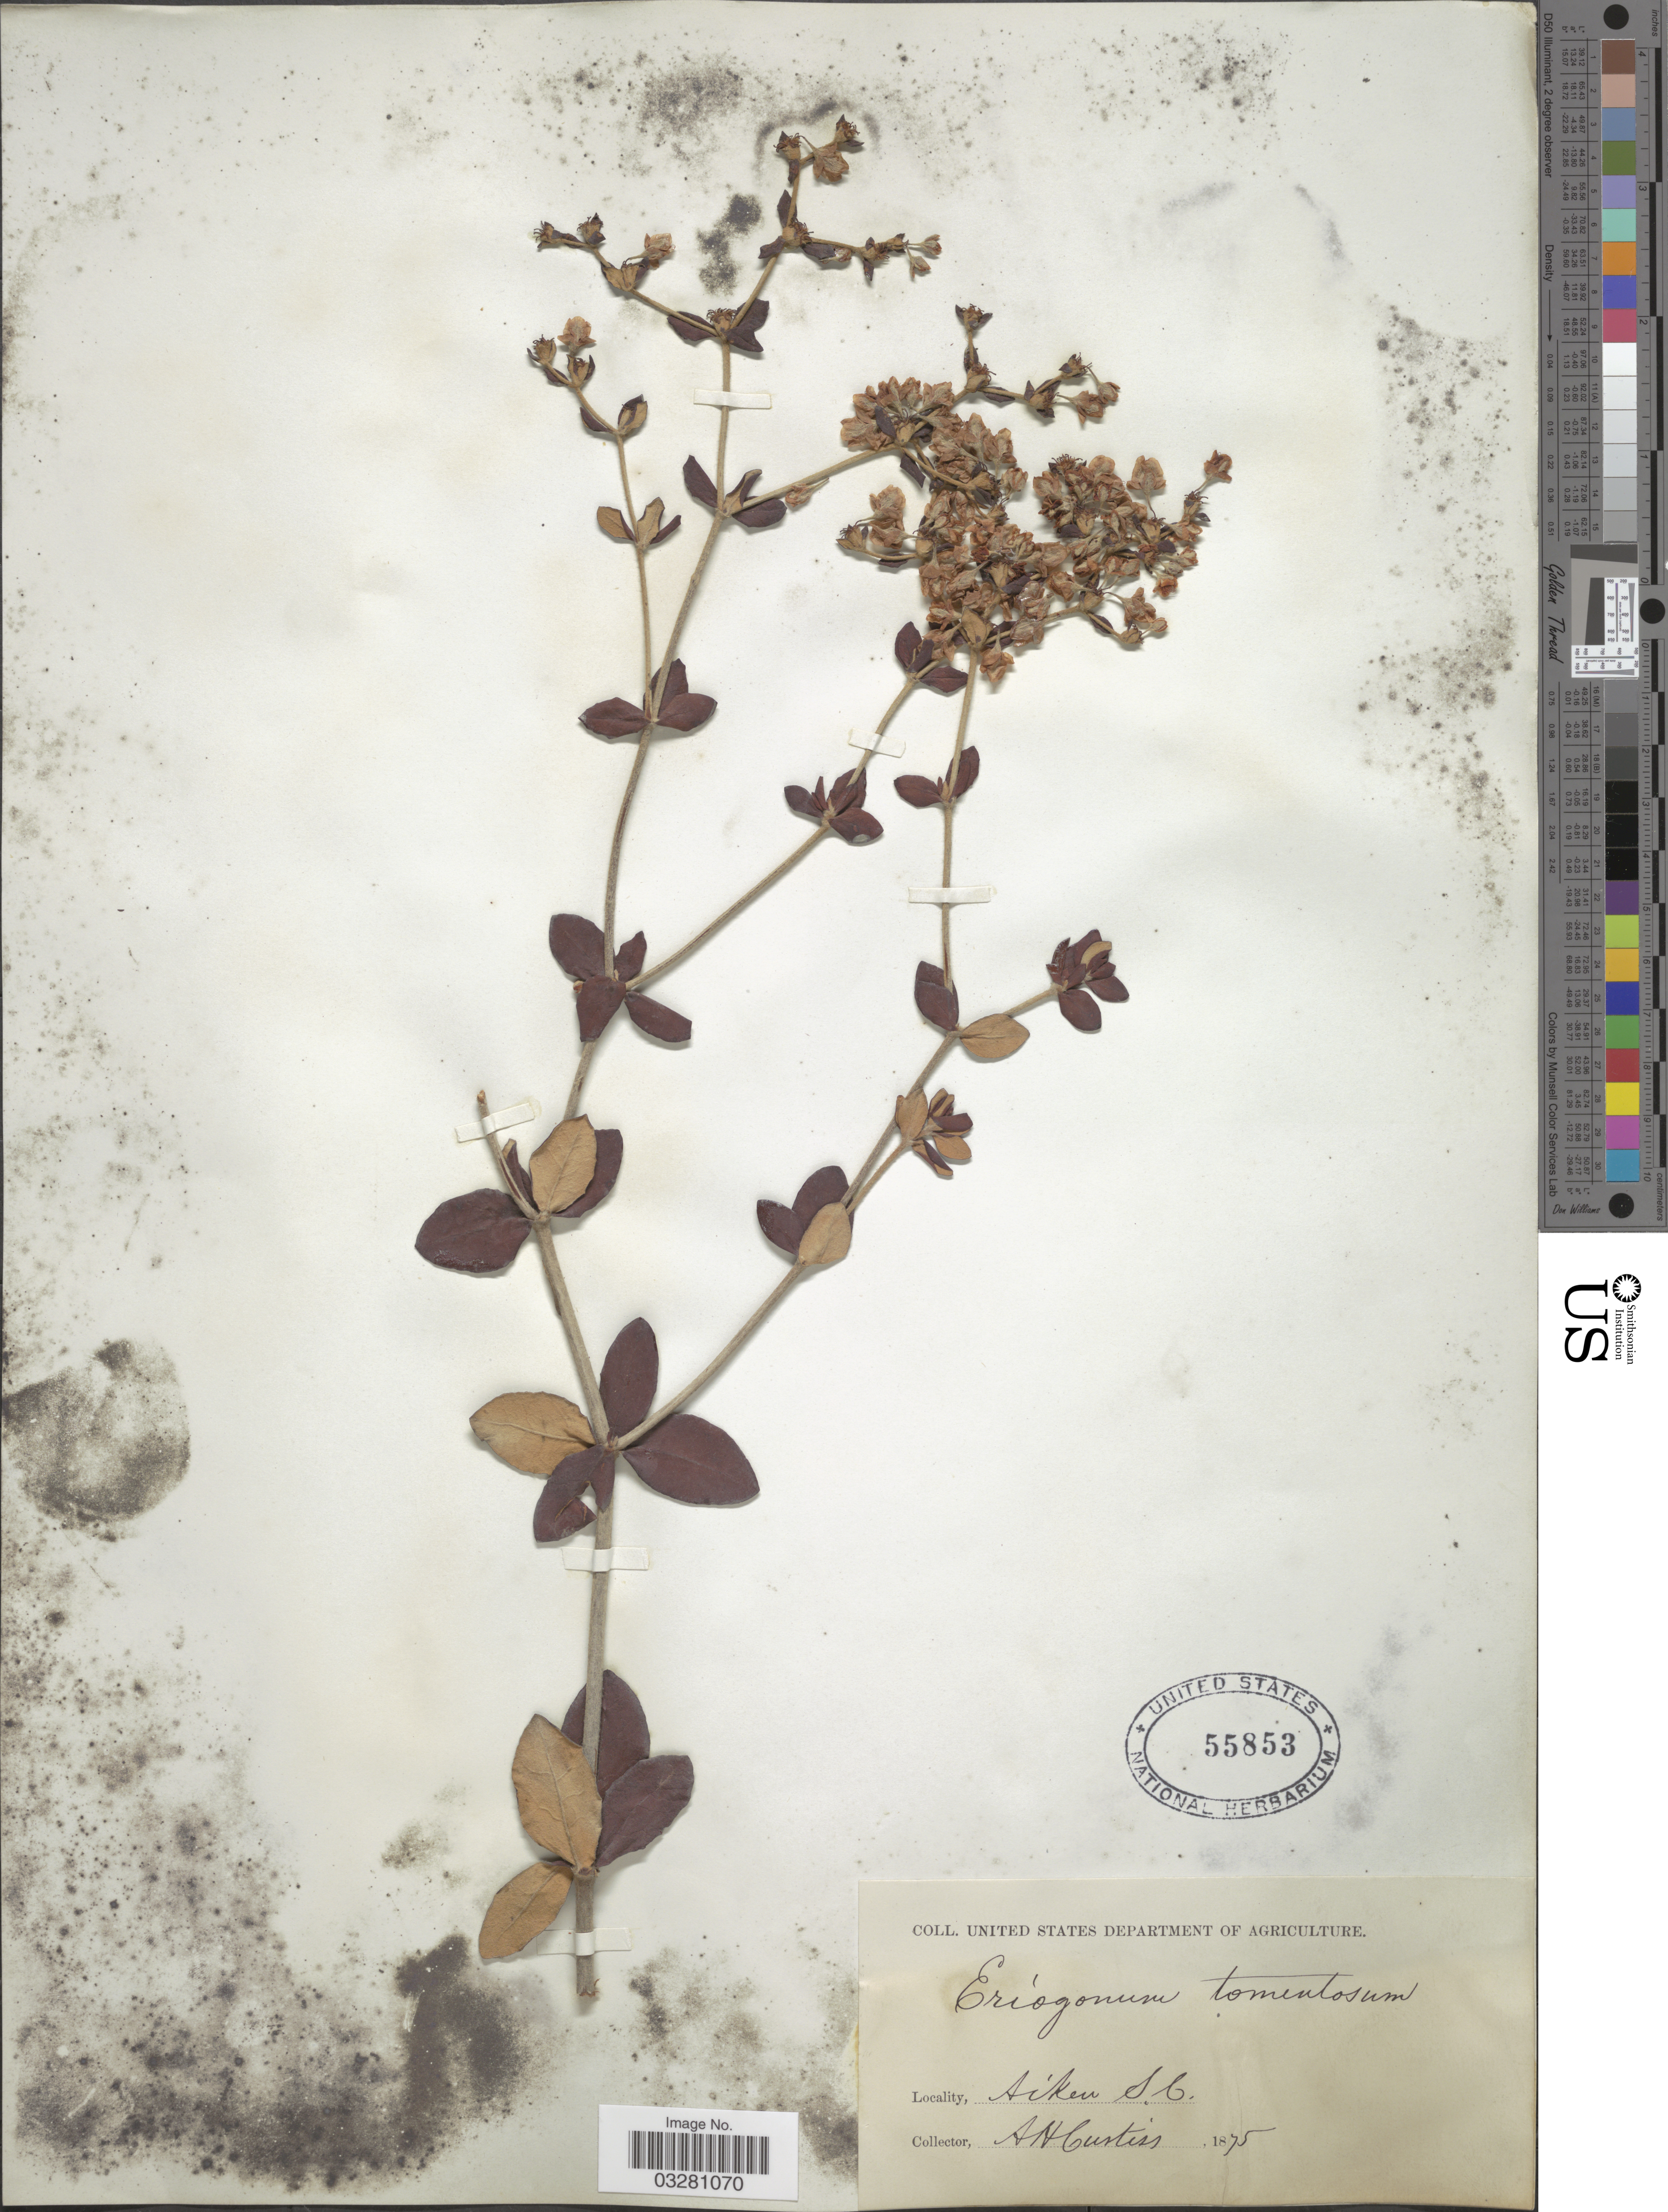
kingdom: Plantae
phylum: Tracheophyta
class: Magnoliopsida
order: Caryophyllales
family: Polygonaceae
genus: Eriogonum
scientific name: Eriogonum tomentosum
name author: Michx.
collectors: A. H. Curtiss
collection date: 1875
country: United States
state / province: South Carolina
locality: Aiken, S. C.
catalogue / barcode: US 55853